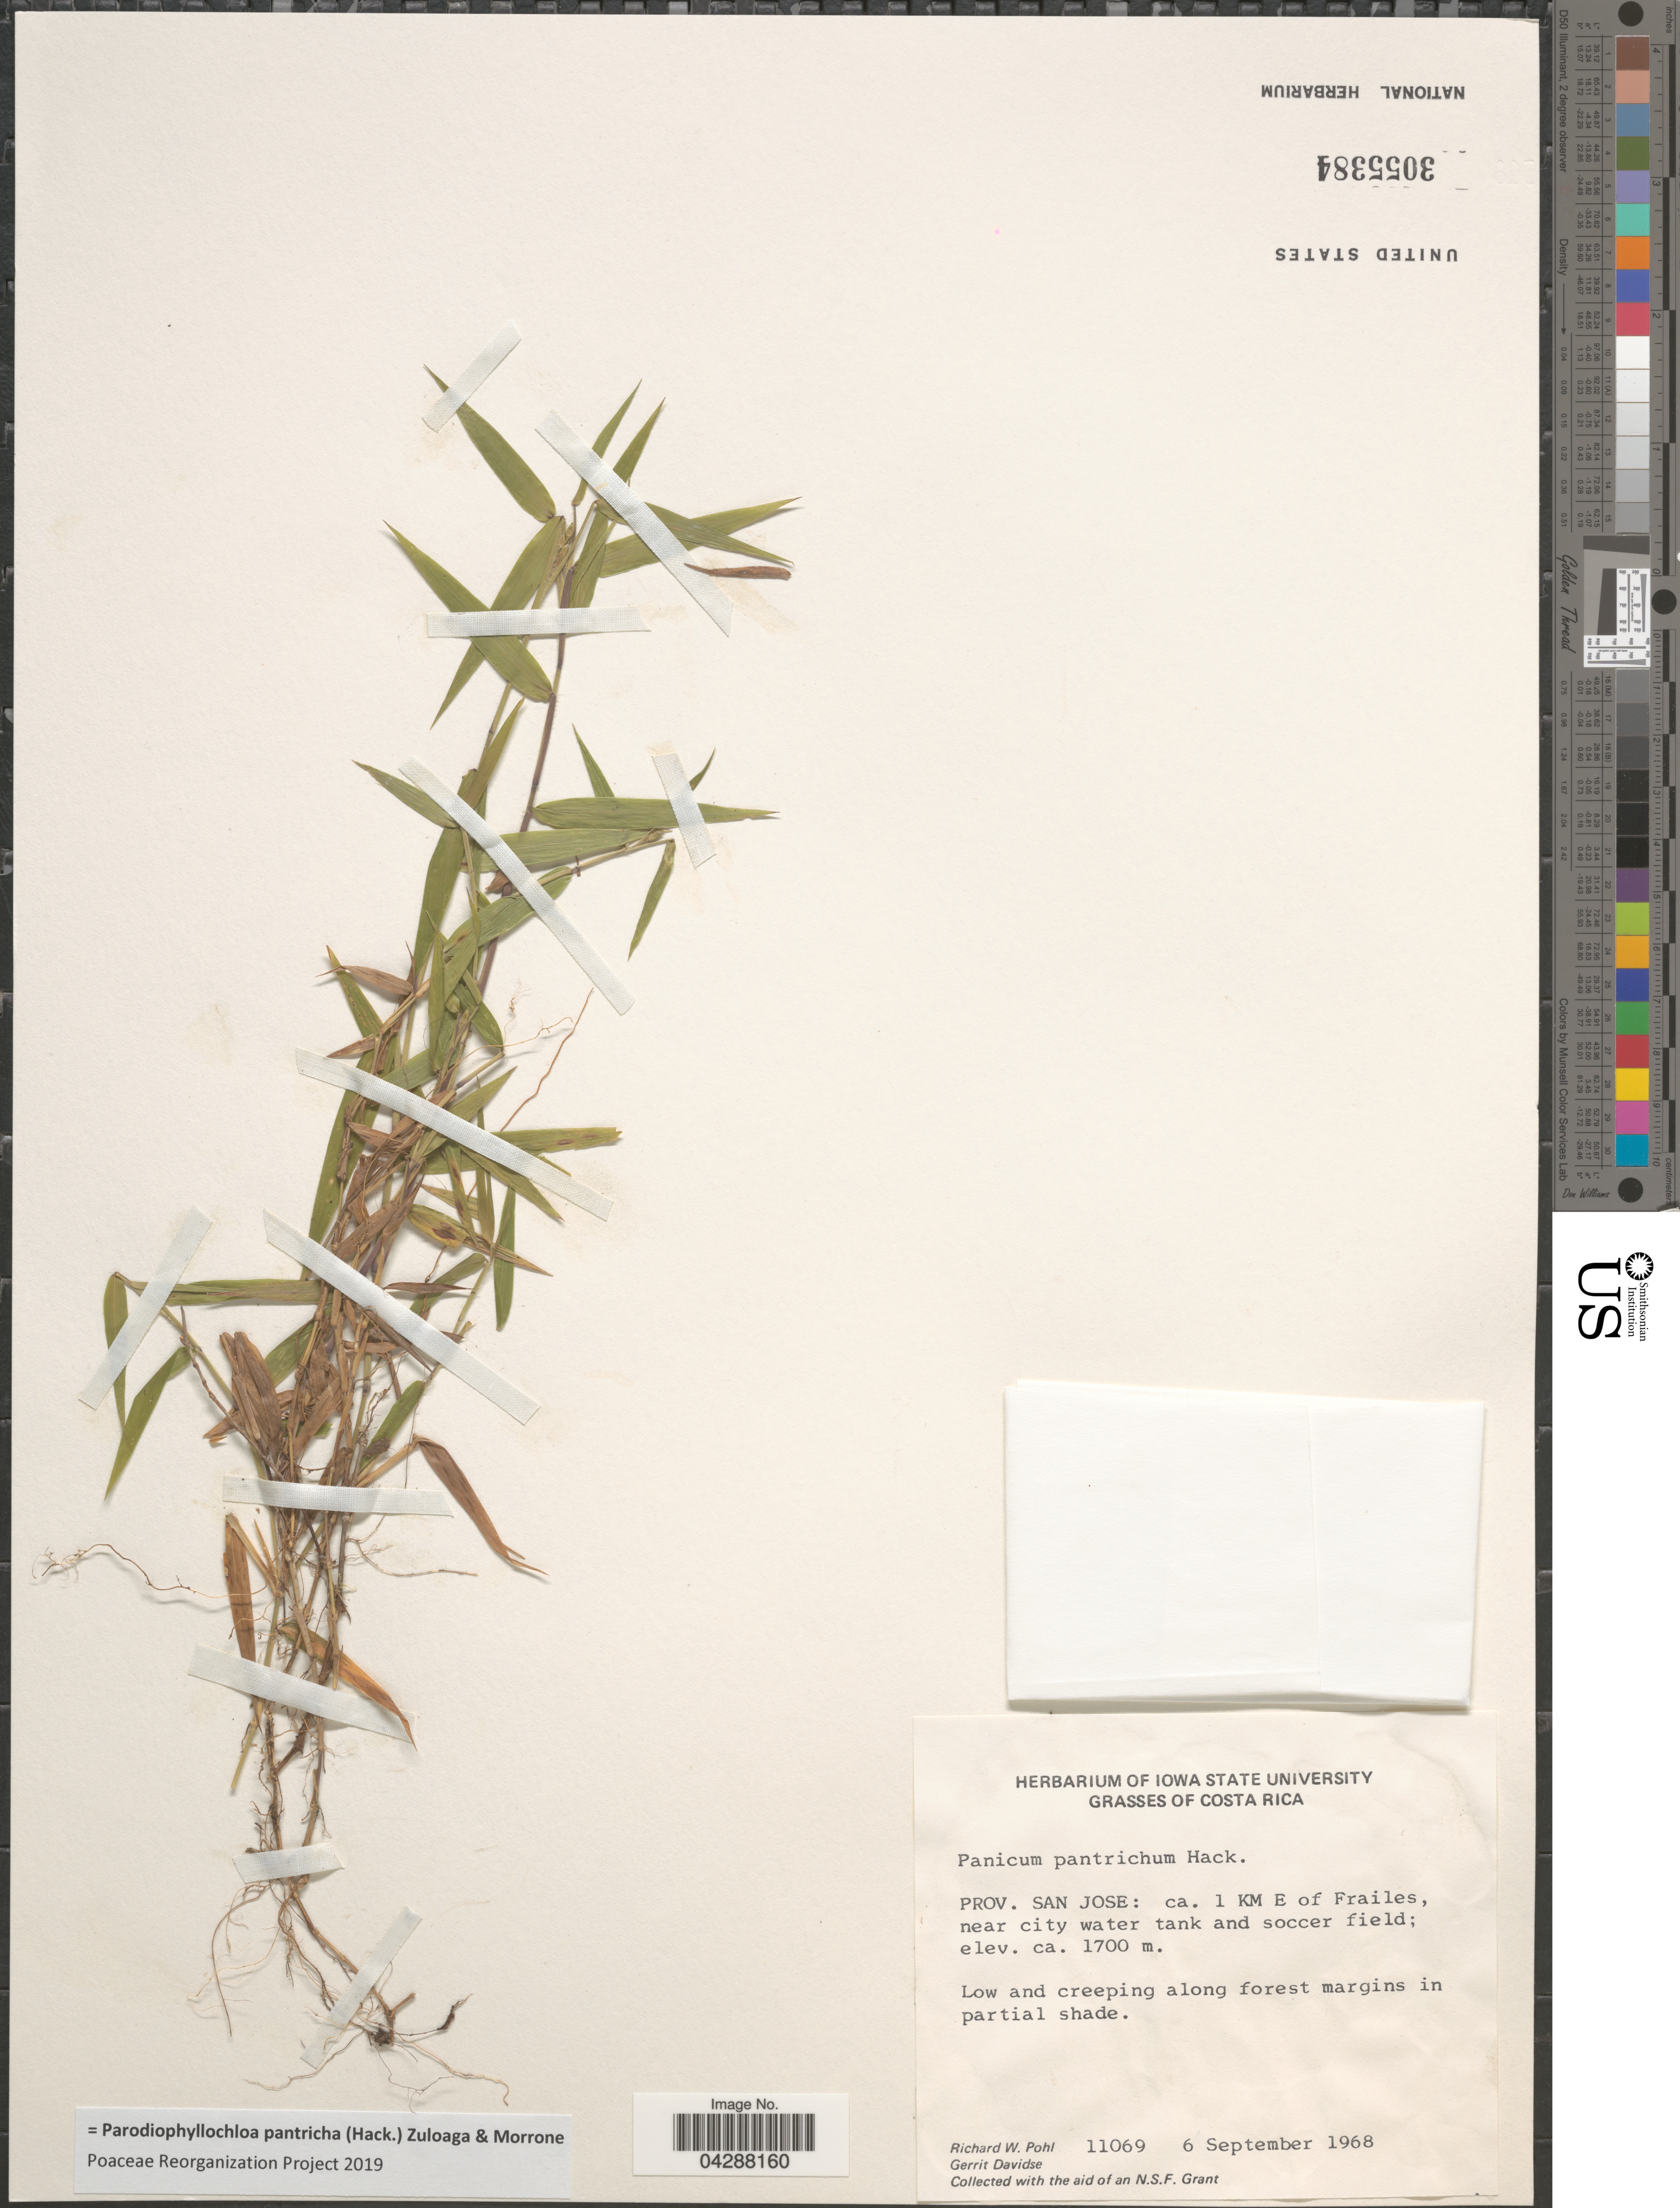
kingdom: Plantae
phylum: Tracheophyta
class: Liliopsida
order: Poales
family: Poaceae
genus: Parodiophyllochloa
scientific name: Parodiophyllochloa pantricha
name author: (Hack.) Zuloaga & Morrone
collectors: R. W. Pohl & G. Davidse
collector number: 11069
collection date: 1968-09-06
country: Costa Rica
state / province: San José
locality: Ca. 1 Km E ofFrailes, near city water tand and soccer field.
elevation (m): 1700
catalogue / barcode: US 3055384